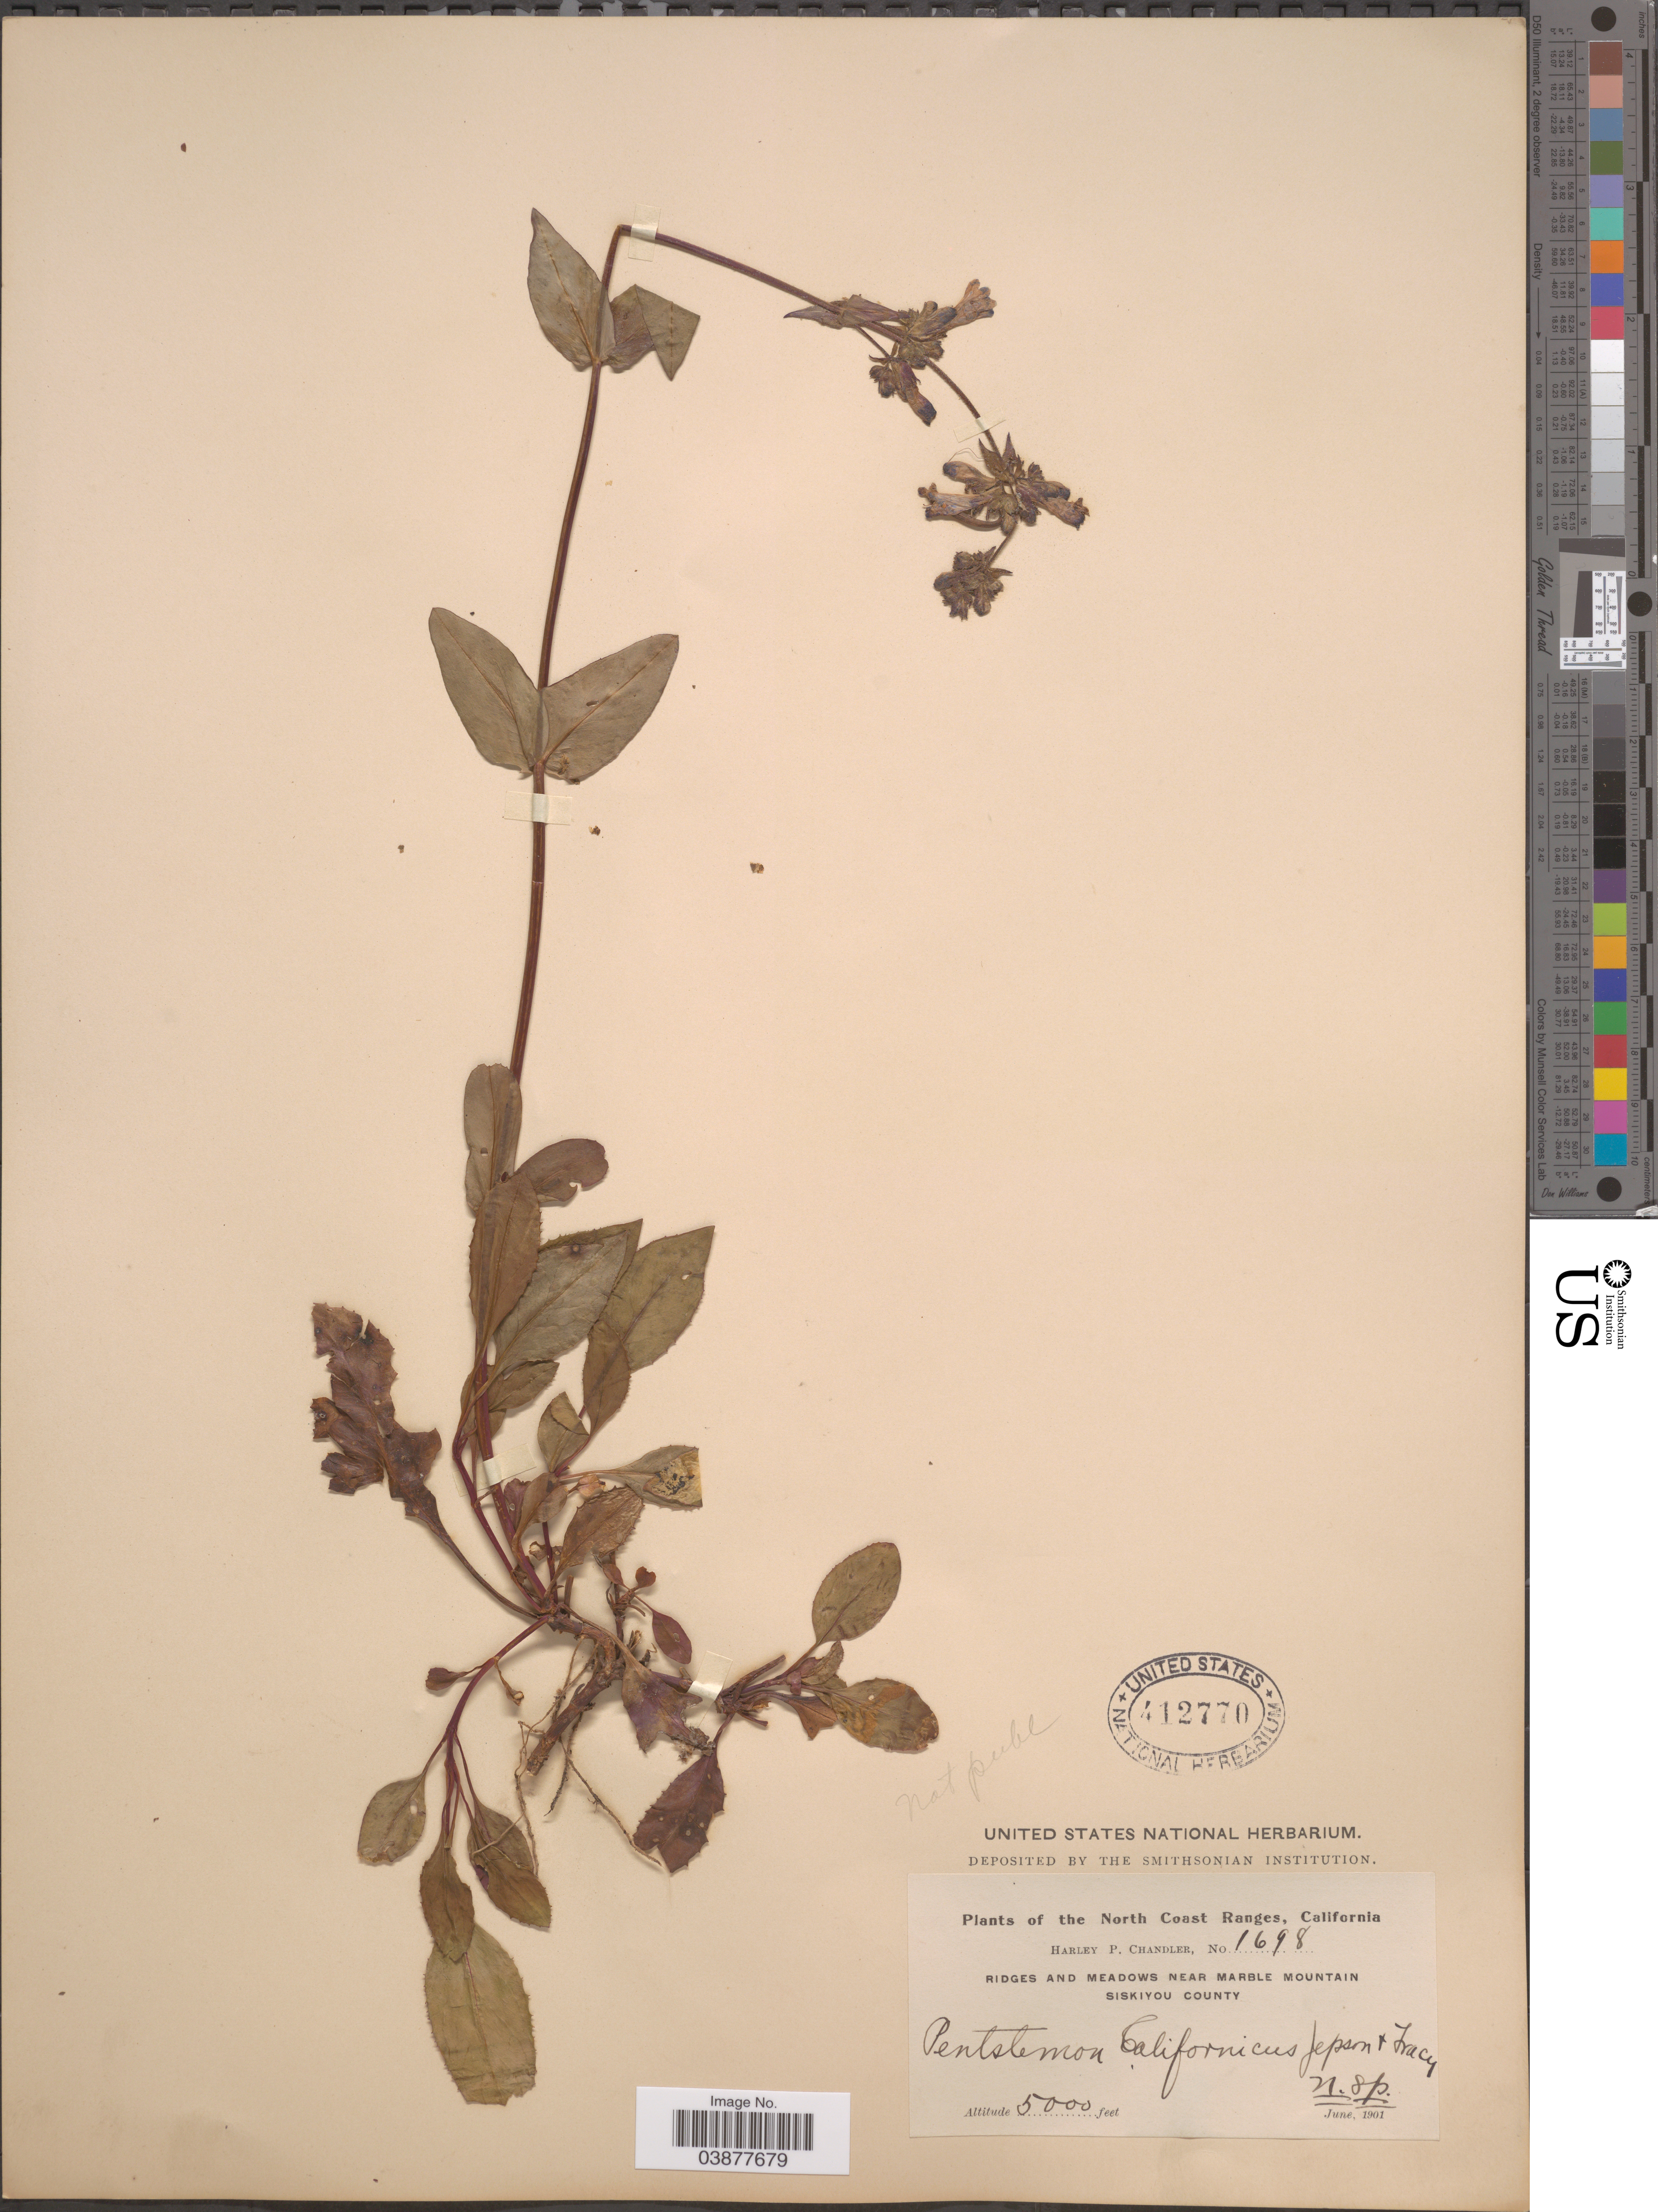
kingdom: Plantae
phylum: Tracheophyta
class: Magnoliopsida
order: Lamiales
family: Plantaginaceae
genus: Penstemon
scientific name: Penstemon rattani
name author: A. Gray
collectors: H. Chandler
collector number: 1698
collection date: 1901-06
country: United States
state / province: California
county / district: Siskiyou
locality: North Coast Ranges. Ridges and Meadows near Marble Mountain, Siskiyou County.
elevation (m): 1524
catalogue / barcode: US 412770